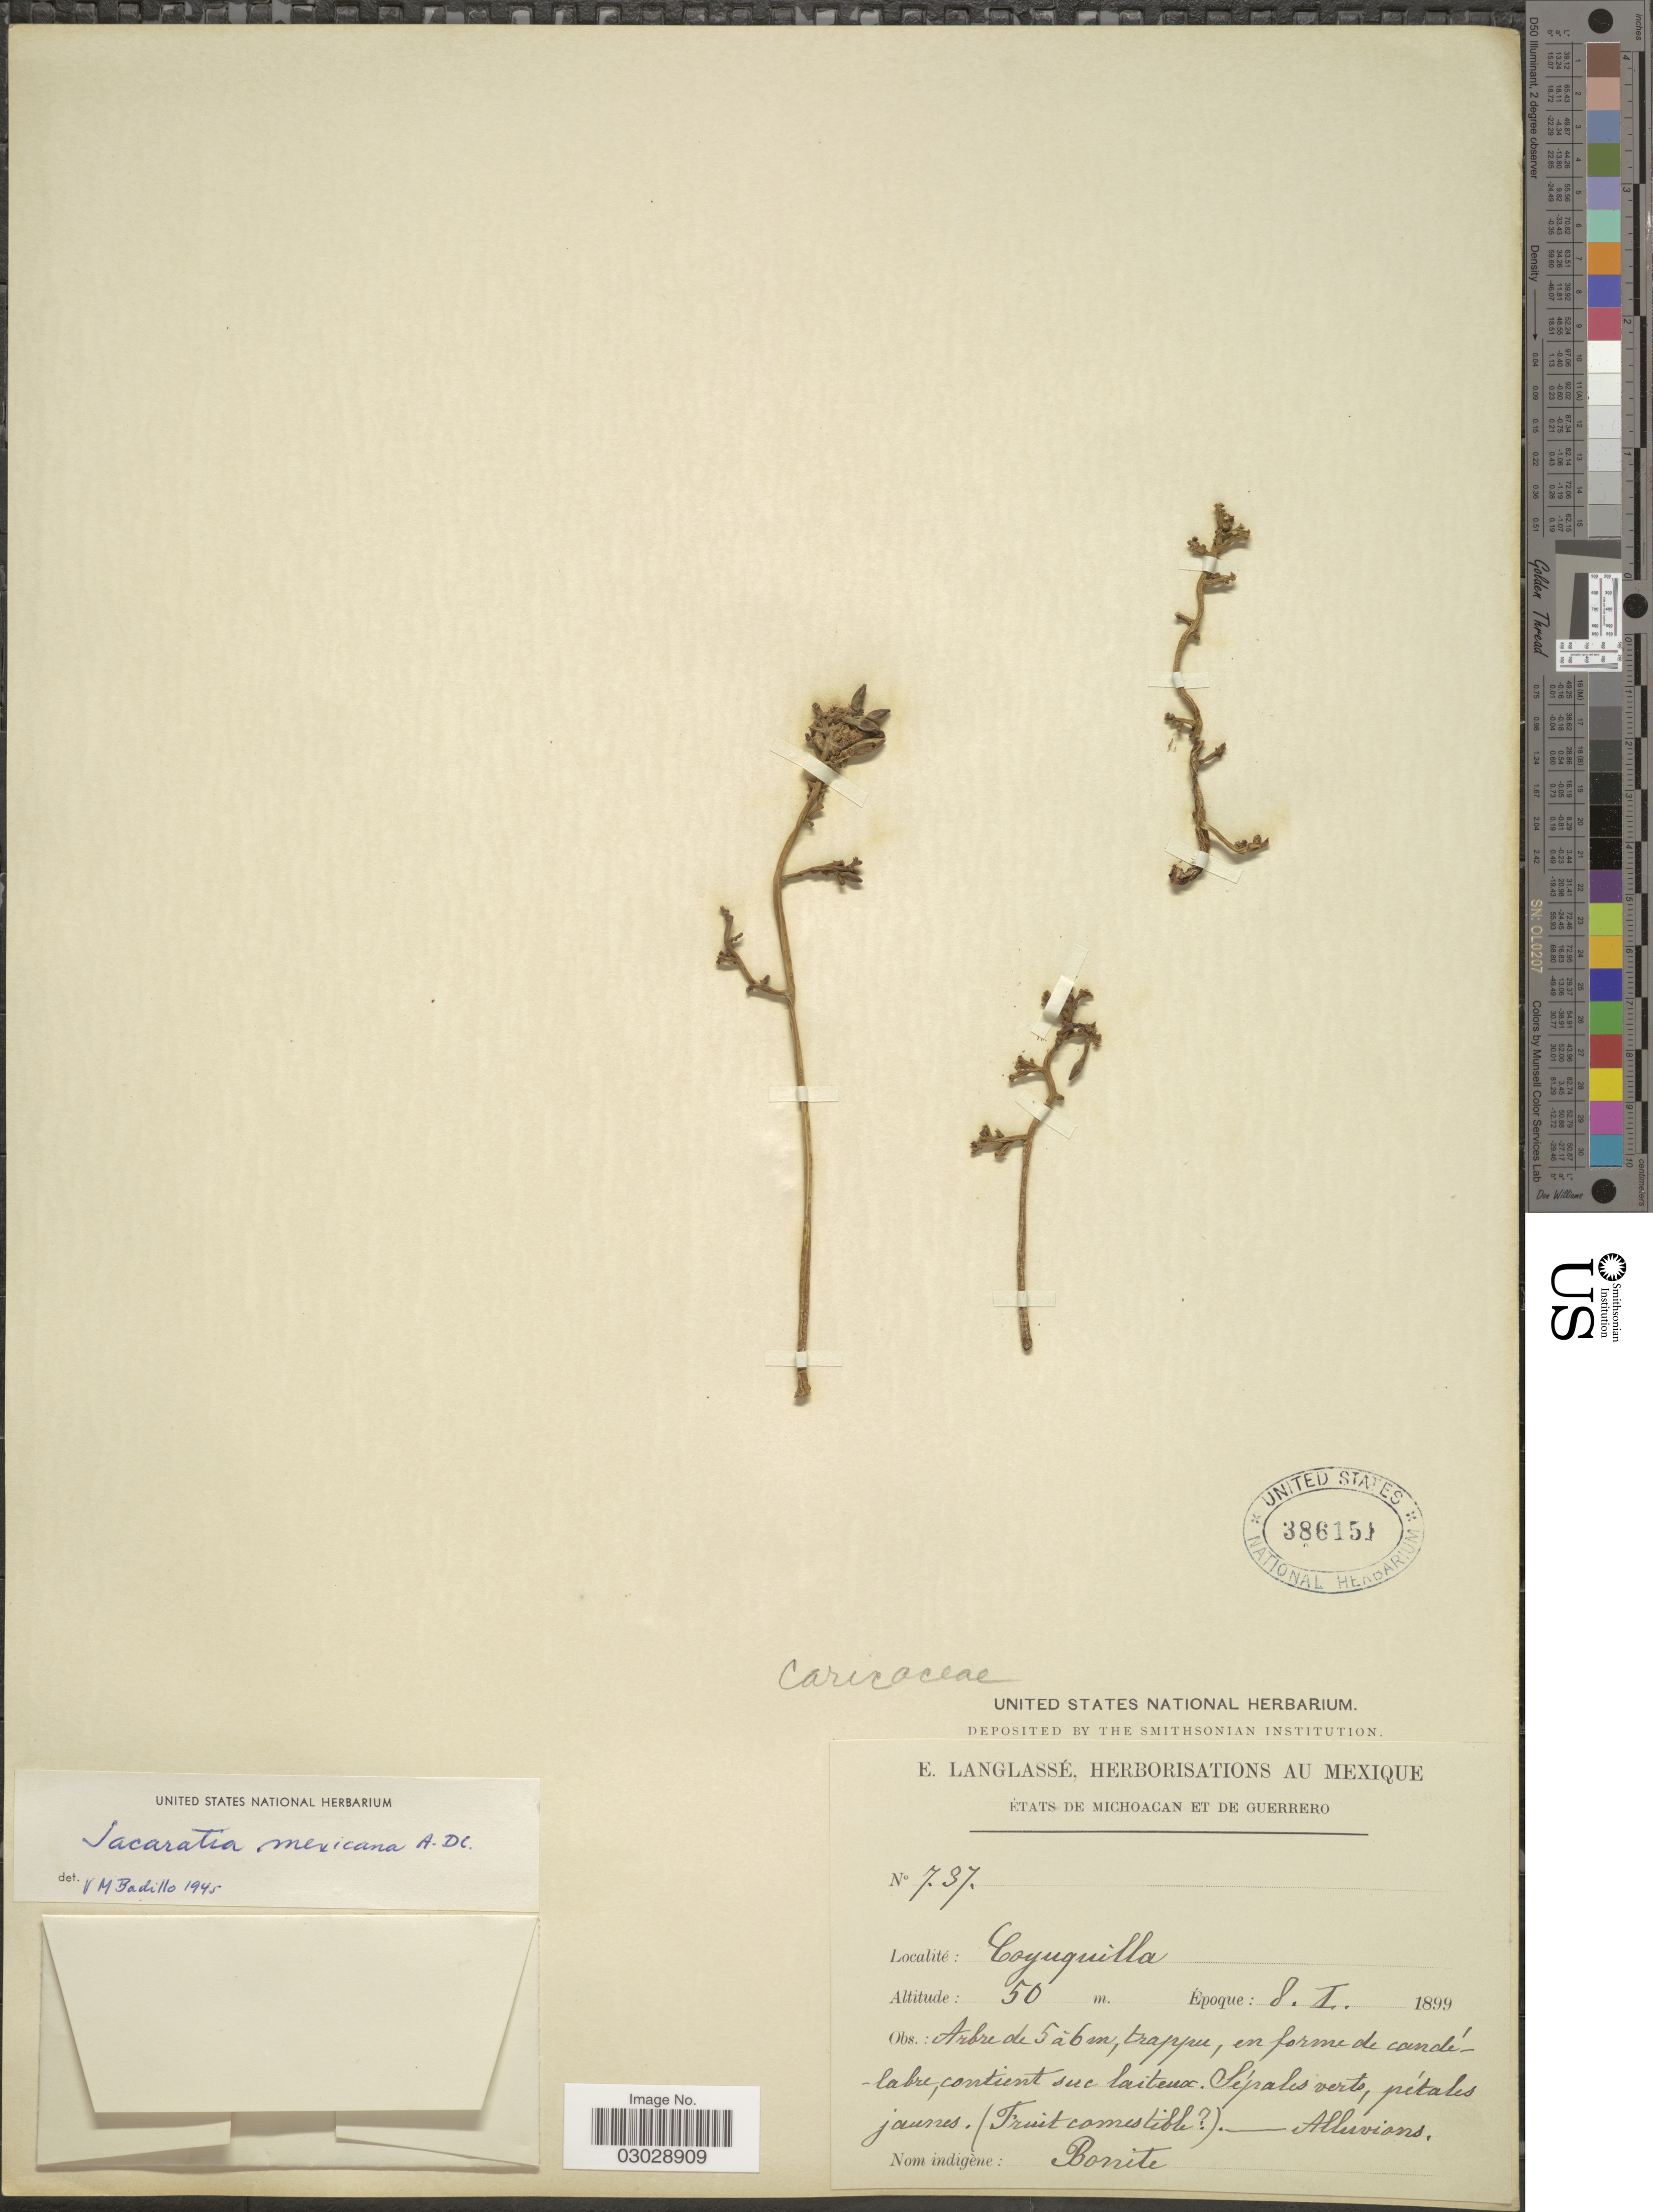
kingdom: Plantae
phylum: Tracheophyta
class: Magnoliopsida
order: Brassicales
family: Caricaceae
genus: Jacaratia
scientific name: Jacaratia mexicana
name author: A. DC.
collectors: E. Langlassé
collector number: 737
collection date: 1899-01-08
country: Mexico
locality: Michoacan et de Guerrero. Coyuquilla.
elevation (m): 50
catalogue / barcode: US 386151